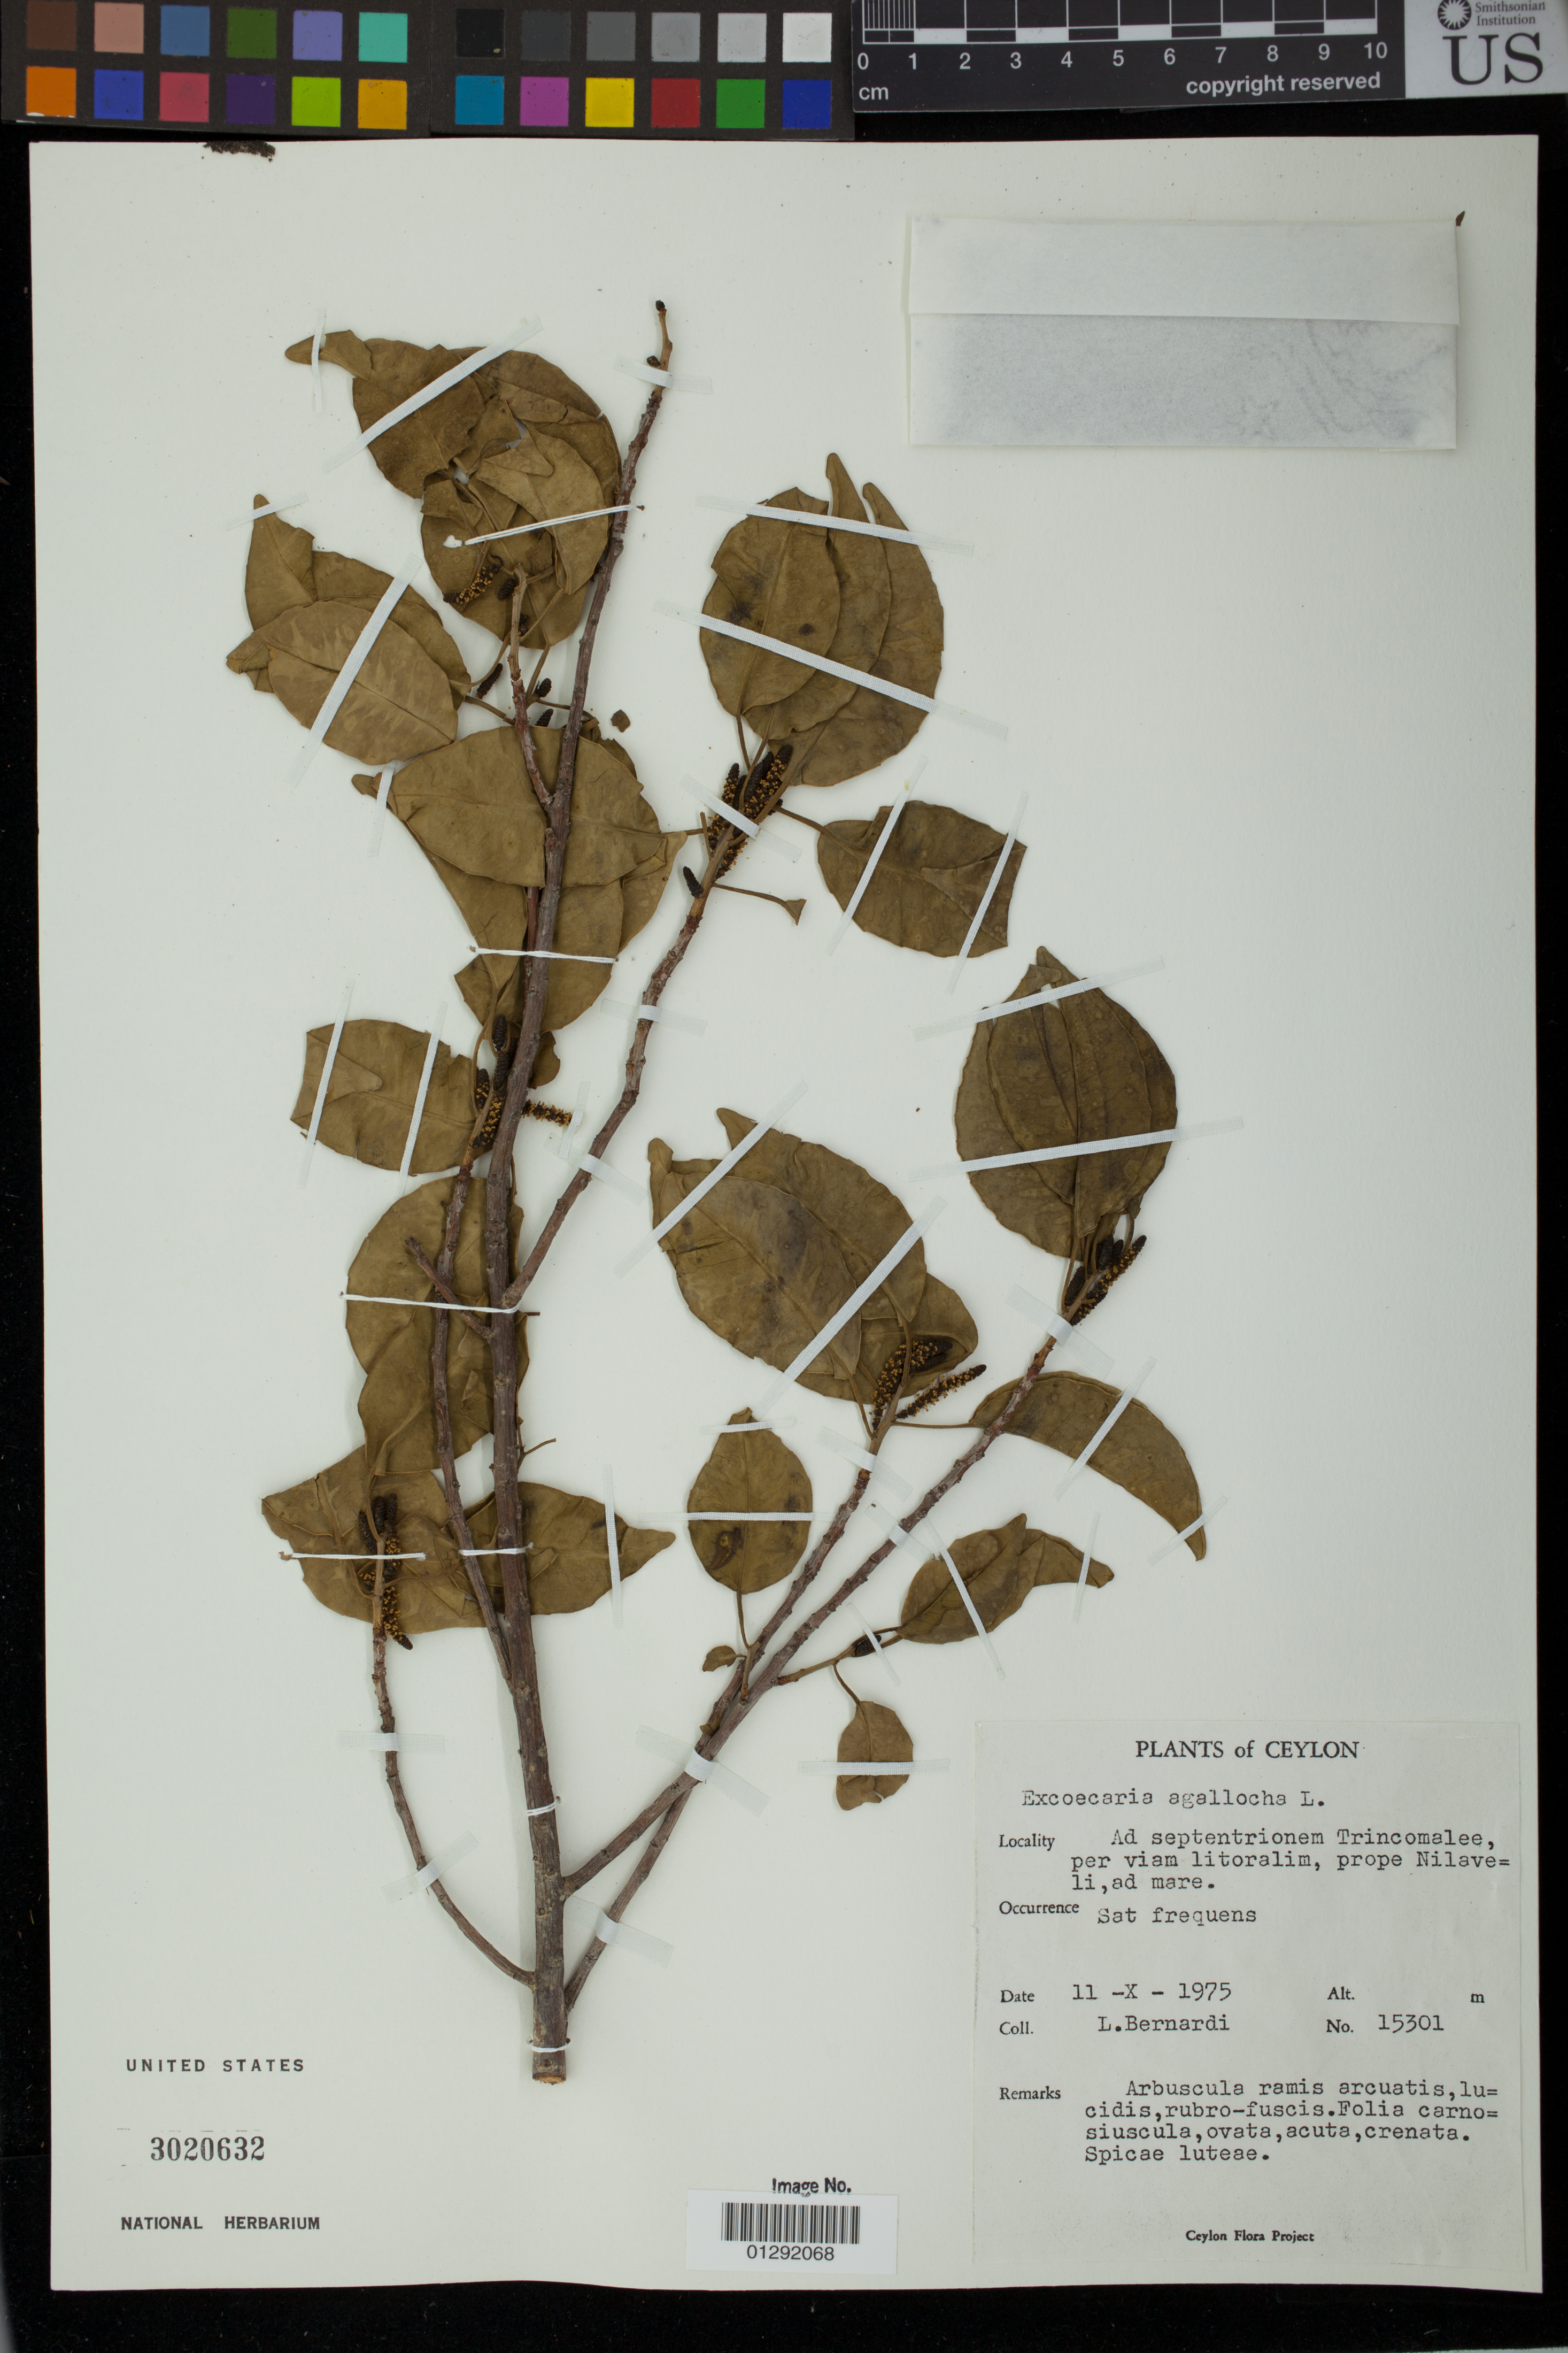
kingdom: Plantae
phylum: Tracheophyta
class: Magnoliopsida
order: Malpighiales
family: Euphorbiaceae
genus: Excoecaria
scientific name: Excoecaria agallocha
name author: L.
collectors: L. Bernardi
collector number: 15301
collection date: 1975-10-11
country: Sri Lanka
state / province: Eastern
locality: Ceylon. Ad septentrionen Trincomalee, per viam litoralim, prope Nilsveli, ad mare.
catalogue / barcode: US 3020632